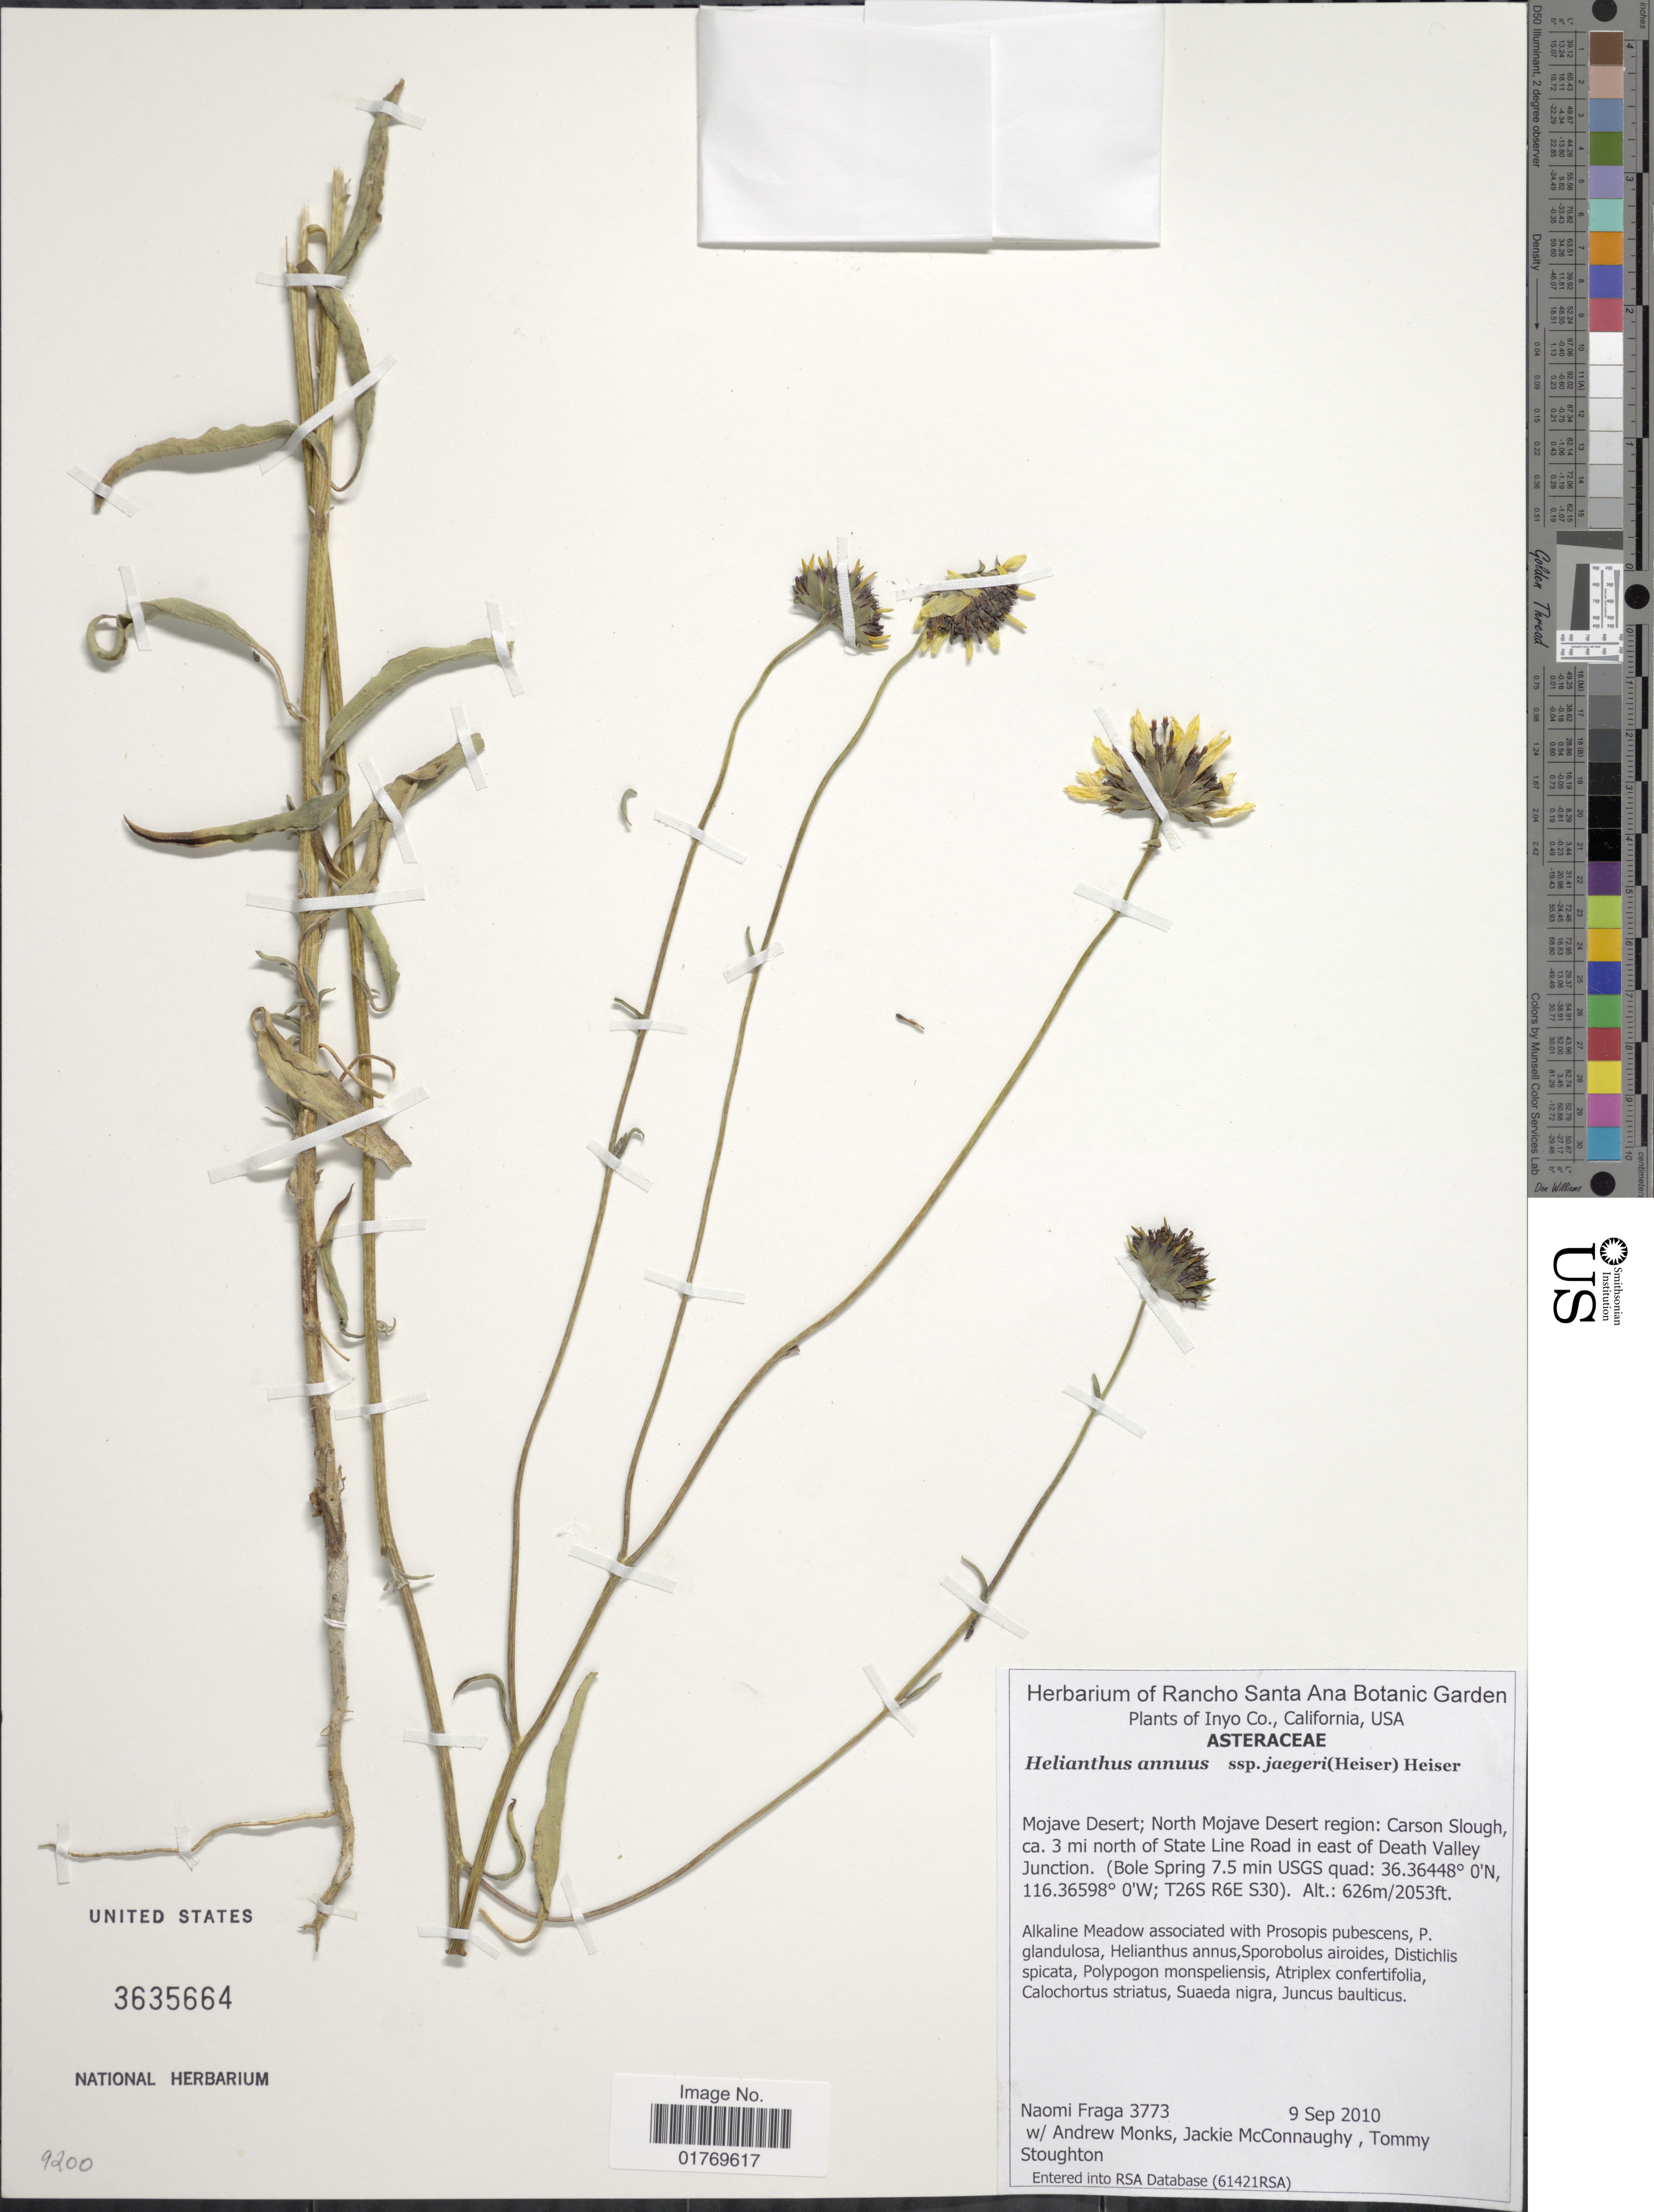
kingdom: Plantae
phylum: Tracheophyta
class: Magnoliopsida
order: Asterales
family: Asteraceae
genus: Helianthus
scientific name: Helianthus annuus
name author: L.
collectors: N. Fraga, A. Monks, J. McConnaughy & T. Stoughton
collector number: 3773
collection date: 2010-09-09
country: United States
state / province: California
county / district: Inyo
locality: Inyo Co., Mojave Desert; North Desert region, Carson Slough 3 mi. north of State Line Road in east of Death Valley Junction (Bole Spring 7.5 min USGS quad: T26S R6E S30)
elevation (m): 191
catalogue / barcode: US 3635664